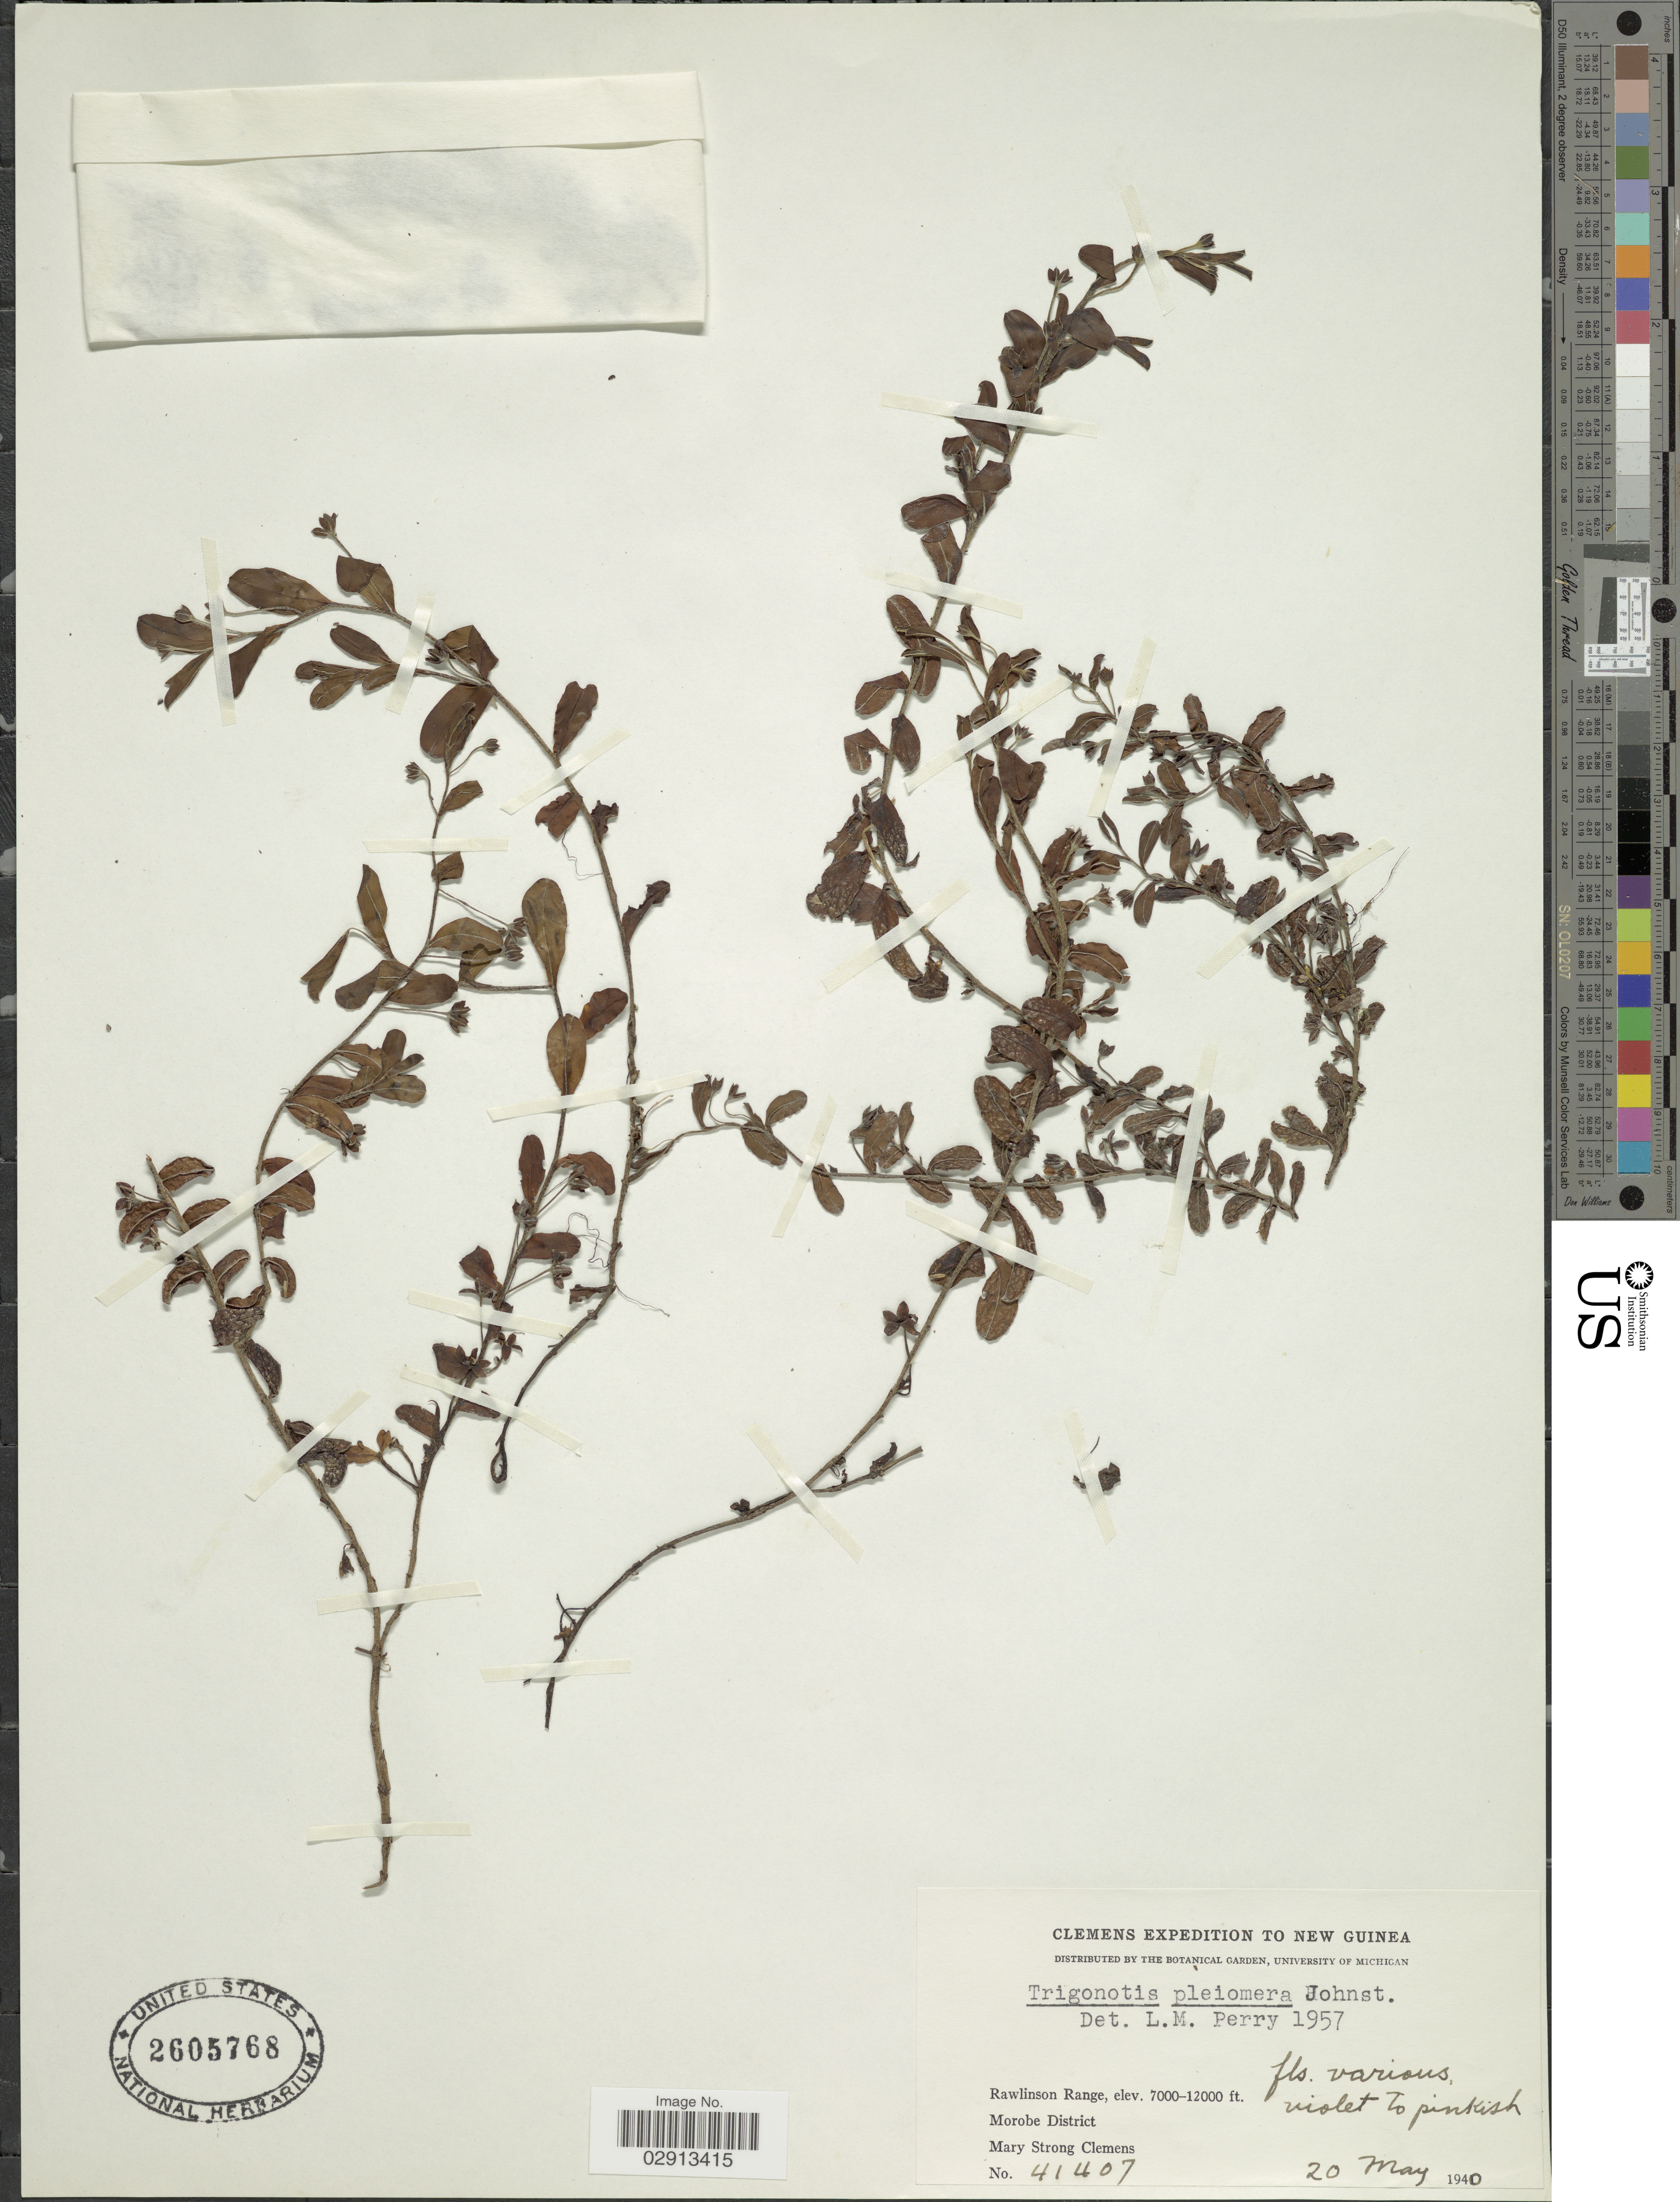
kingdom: Plantae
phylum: Tracheophyta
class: Magnoliopsida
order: Boraginales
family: Boraginaceae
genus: Trigonotis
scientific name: Trigonotis pleiomera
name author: I.M. Johnst.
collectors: M. S. Clemens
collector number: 41407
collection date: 1940-05-20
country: Papua New Guinea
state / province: Morobe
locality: New Guinea. Rawlinson Range. Morobe District.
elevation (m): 2134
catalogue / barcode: US 2605768